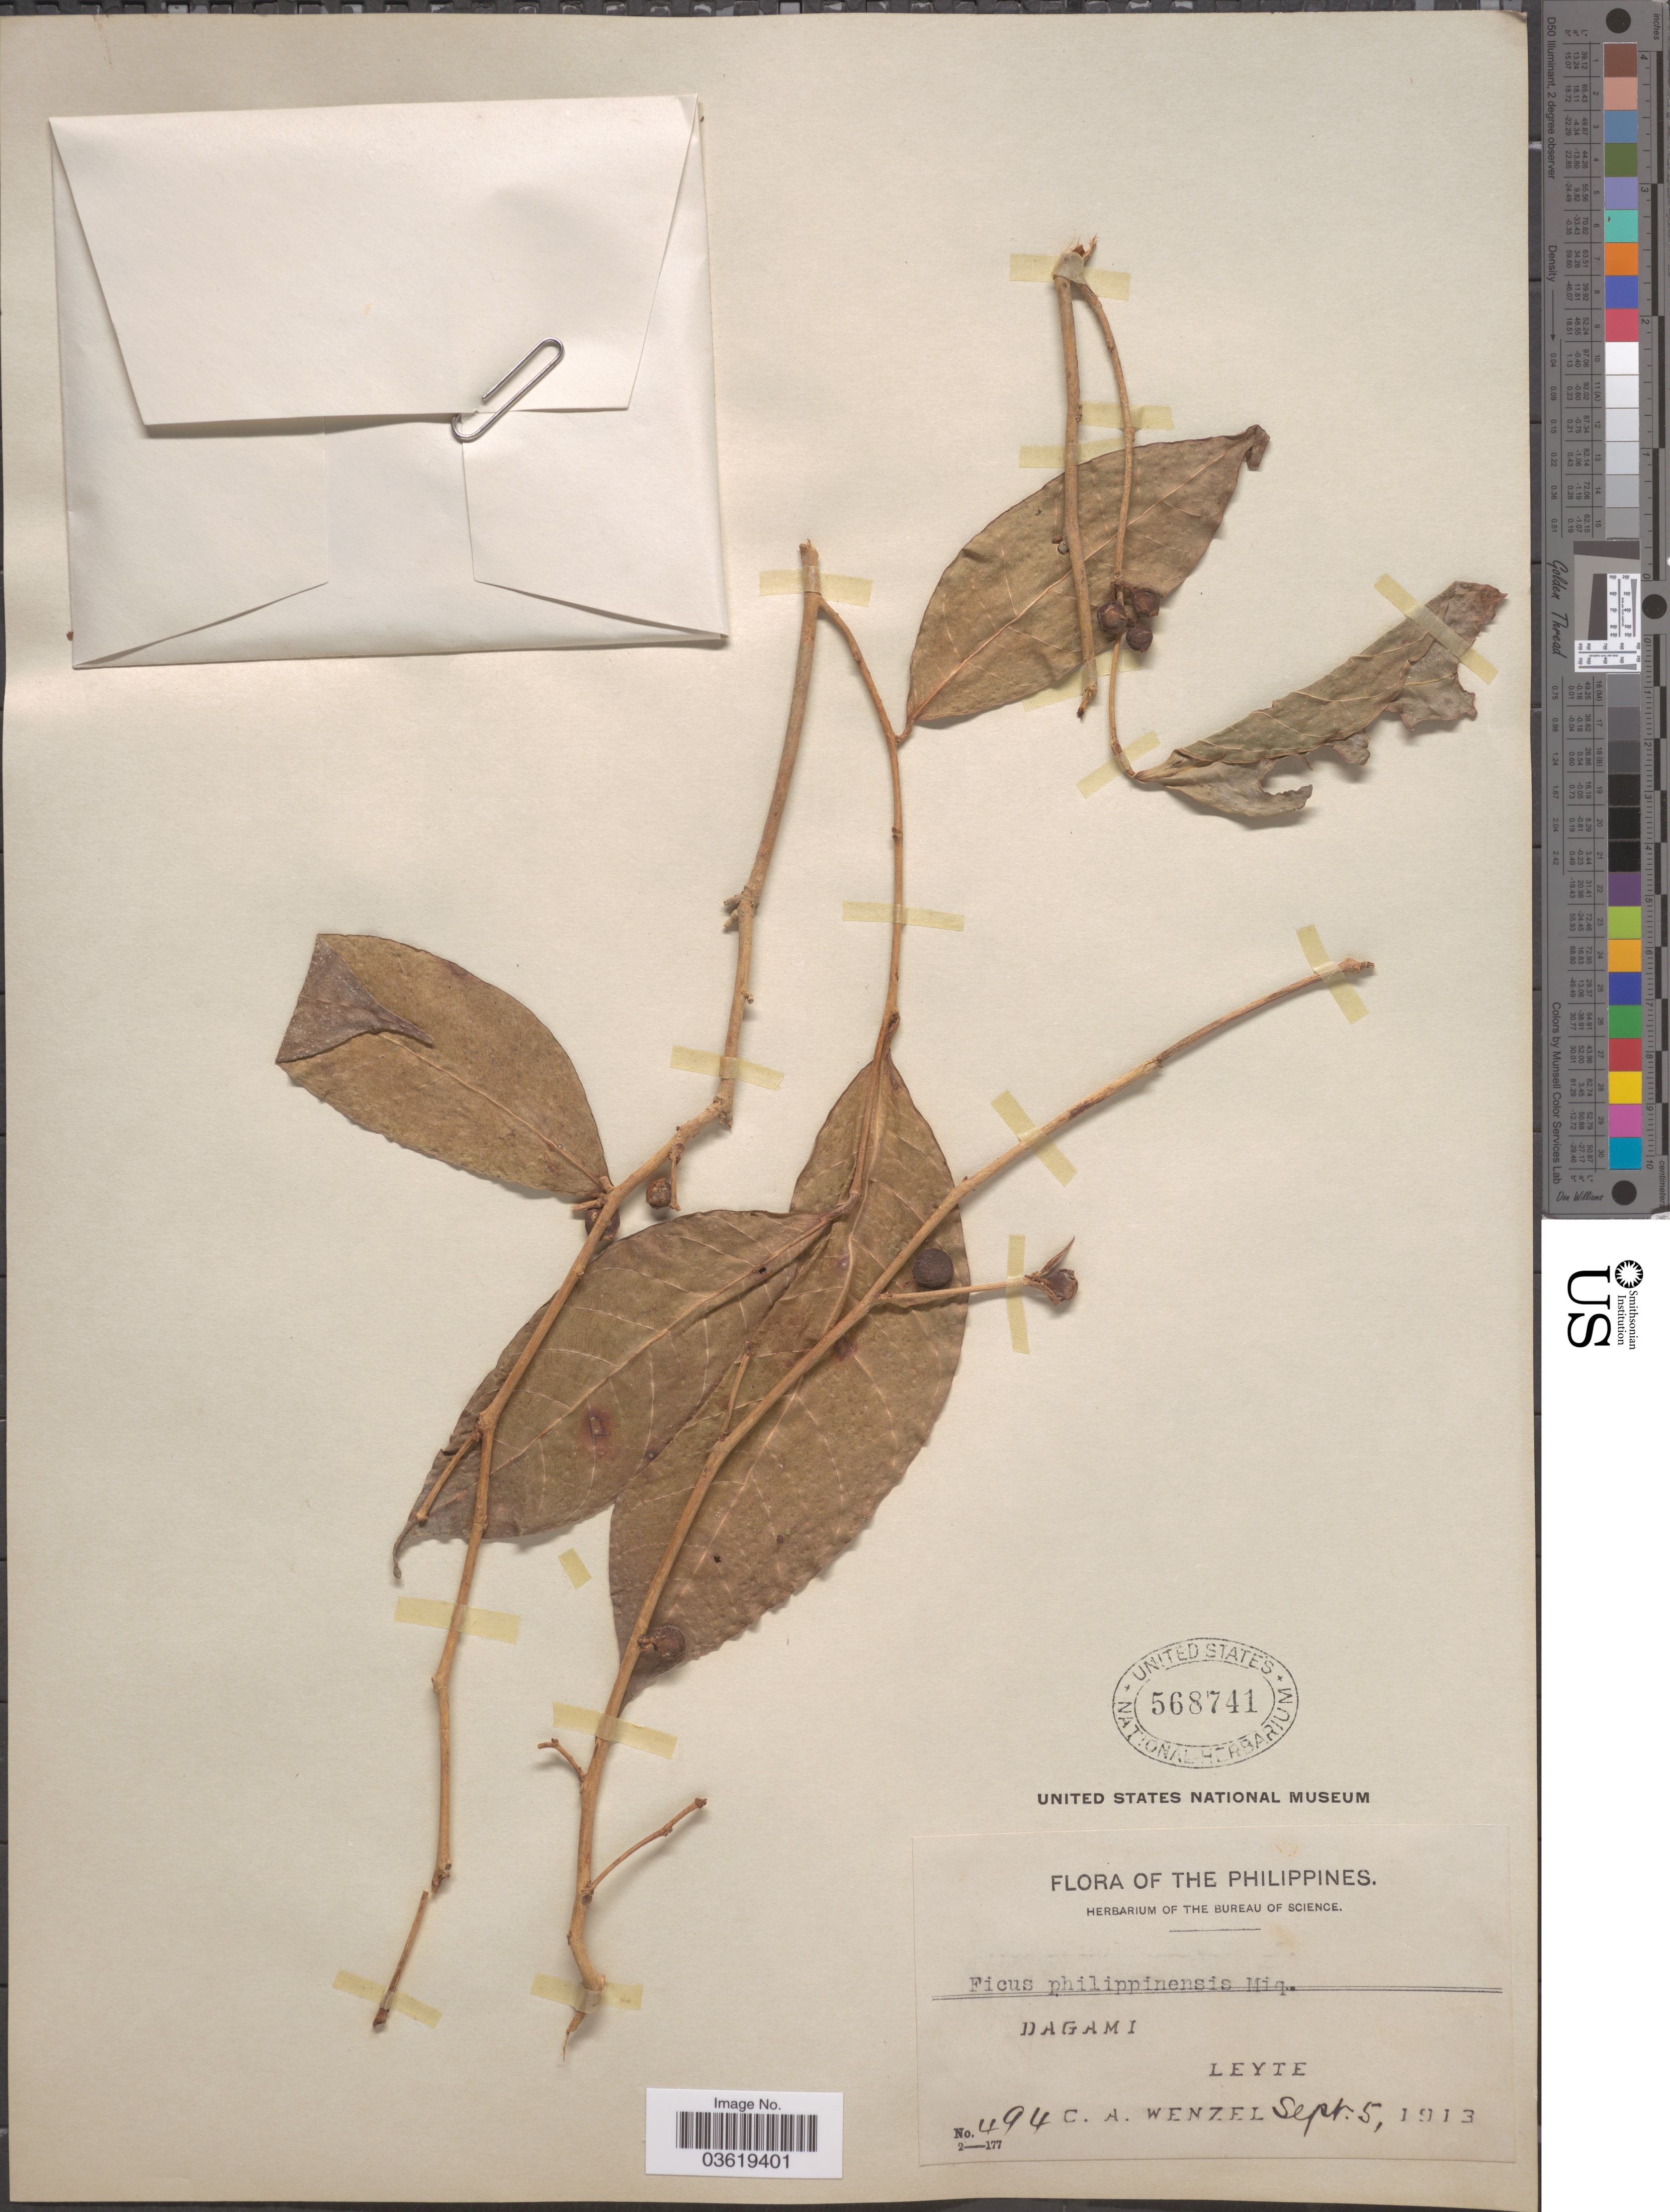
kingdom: Plantae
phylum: Tracheophyta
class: Magnoliopsida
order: Rosales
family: Moraceae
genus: Ficus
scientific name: Ficus philippinensis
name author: Miq.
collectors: C. Wenzel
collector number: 494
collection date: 1913-09-05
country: Philippines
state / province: Eastern Visayas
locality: Dagami, Leyte.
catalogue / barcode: US 568741